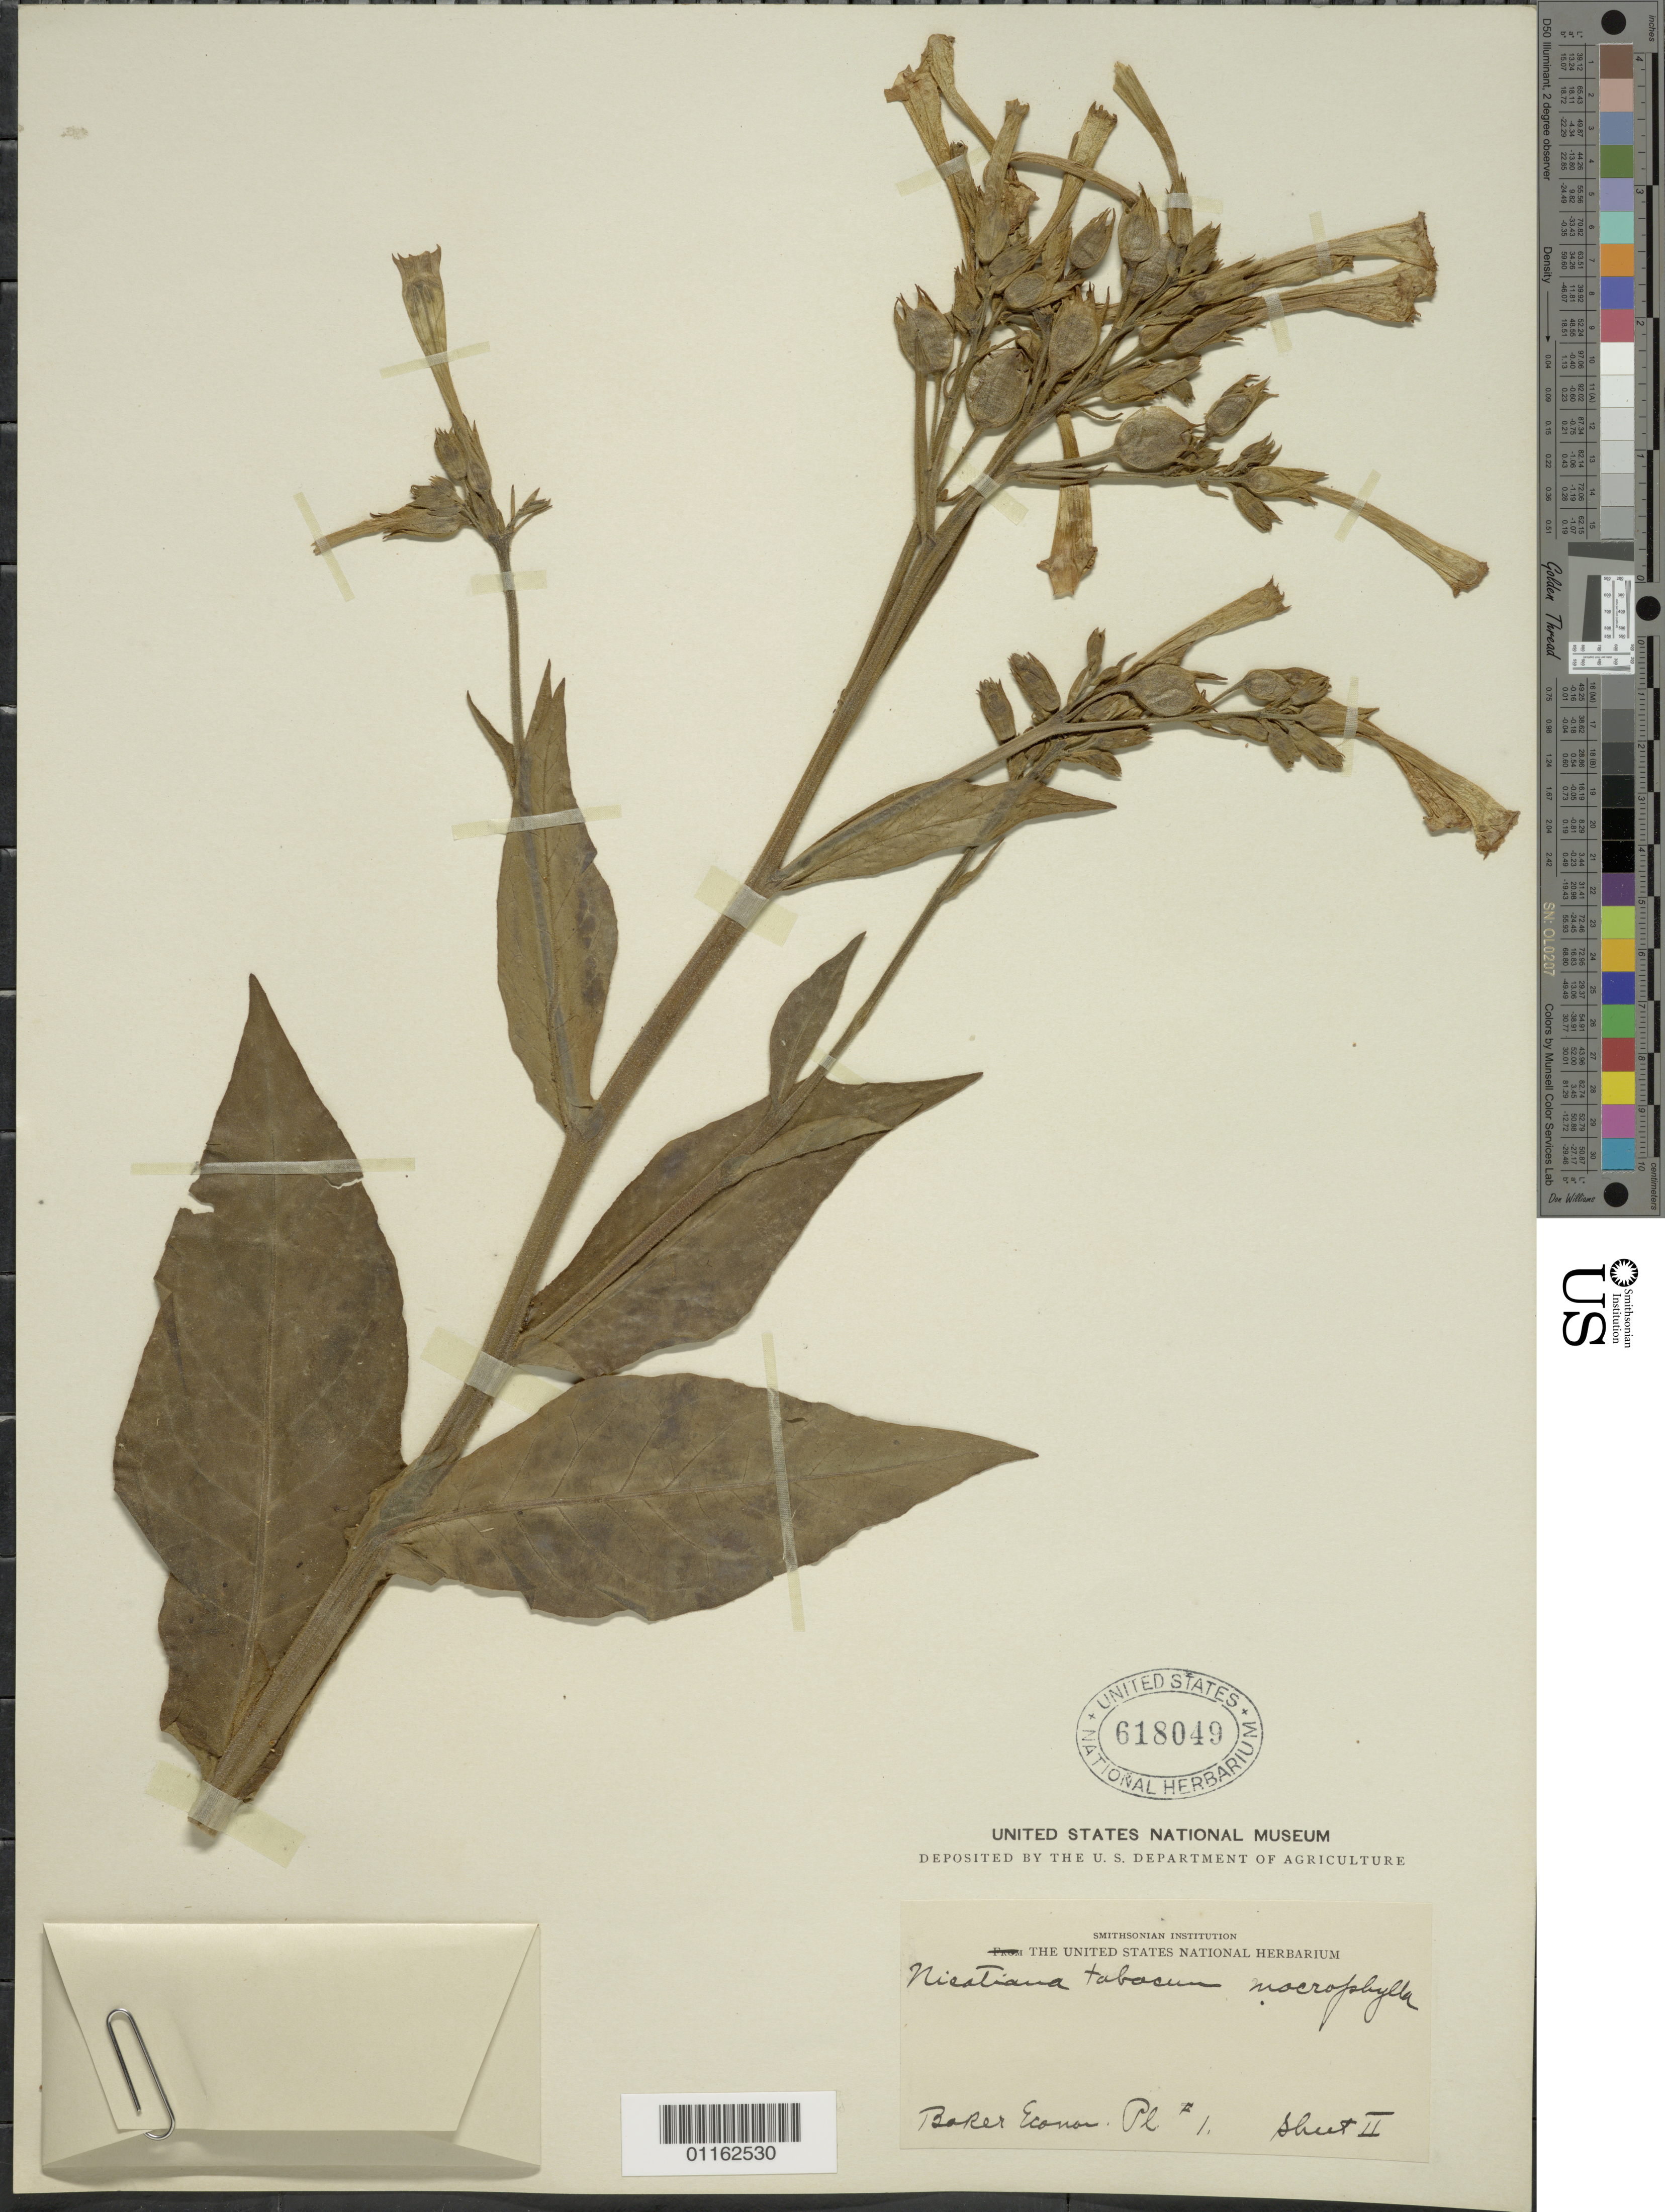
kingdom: Plantae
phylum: Tracheophyta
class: Magnoliopsida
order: Solanales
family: Solanaceae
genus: Nicotiana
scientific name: Nicotiana tabacum var. macrophylla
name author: Schrank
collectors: -- Baker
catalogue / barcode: US 618049